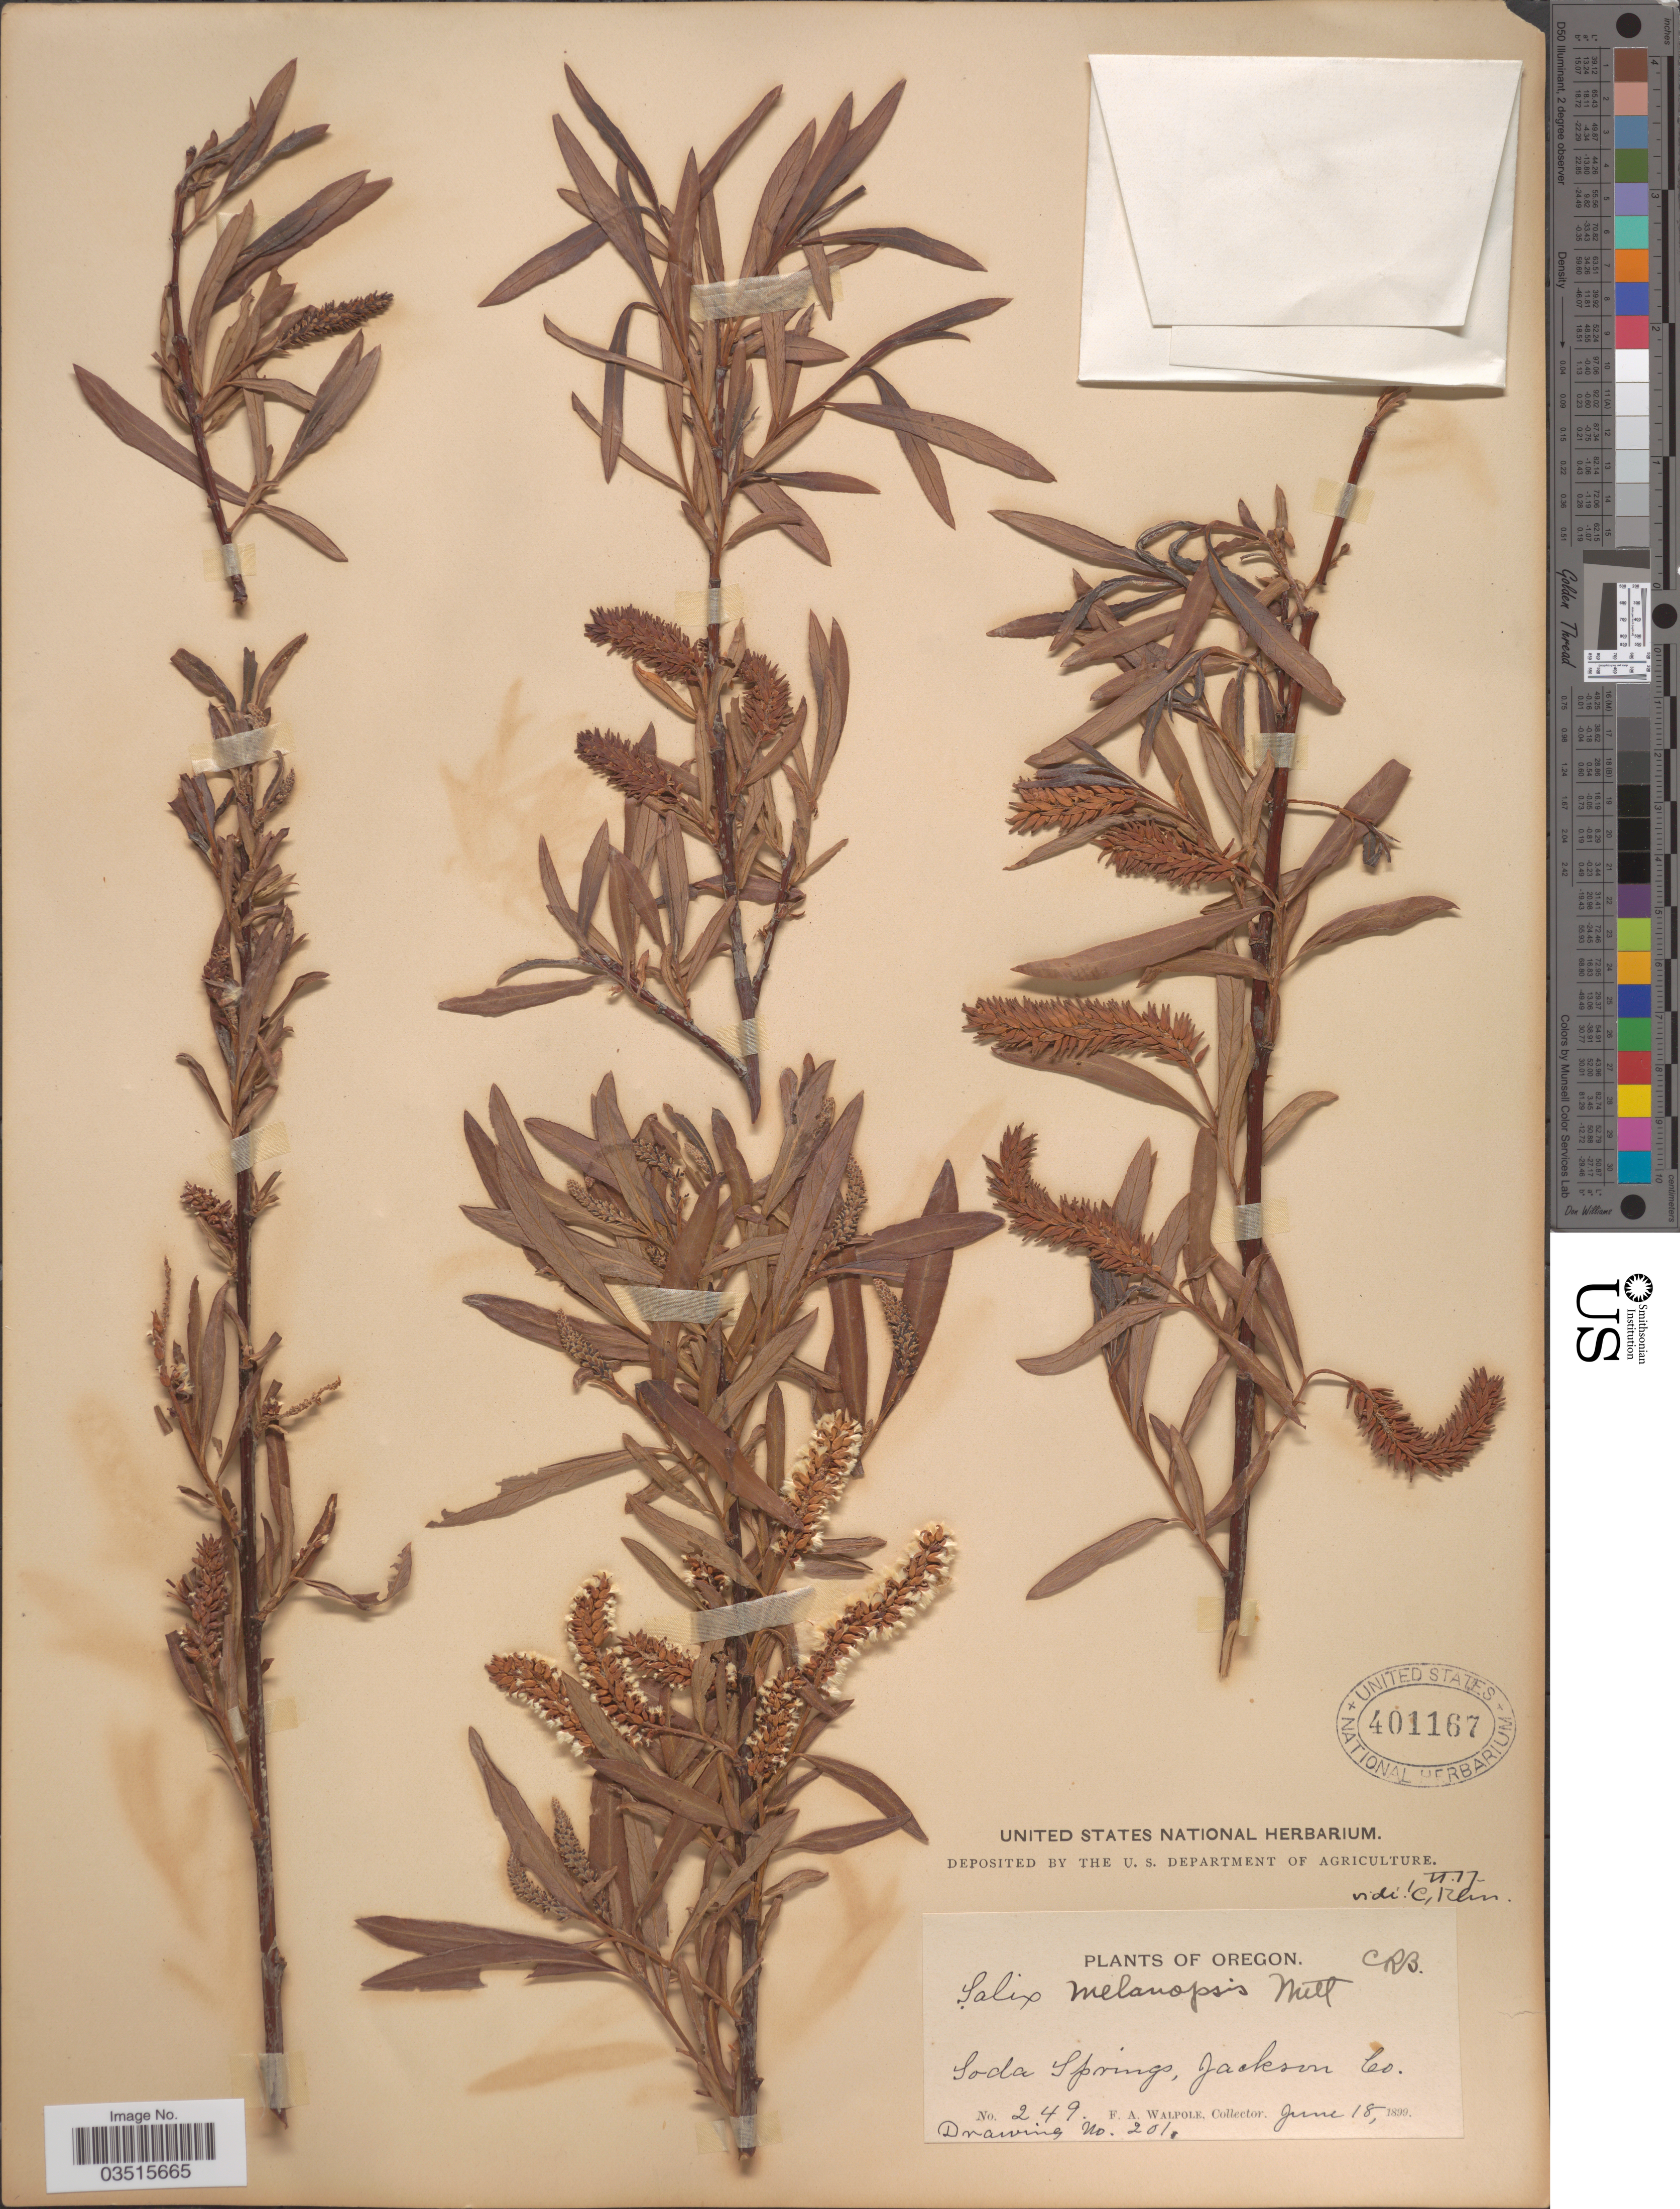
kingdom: Plantae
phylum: Tracheophyta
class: Magnoliopsida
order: Malpighiales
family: Salicaceae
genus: Salix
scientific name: Salix melanopsis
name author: Nutt.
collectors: F. Walpole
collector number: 249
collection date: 1899-06-18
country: United States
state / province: Oregon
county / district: Jackson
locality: Soda Springs, Jackson Co.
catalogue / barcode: US 401167